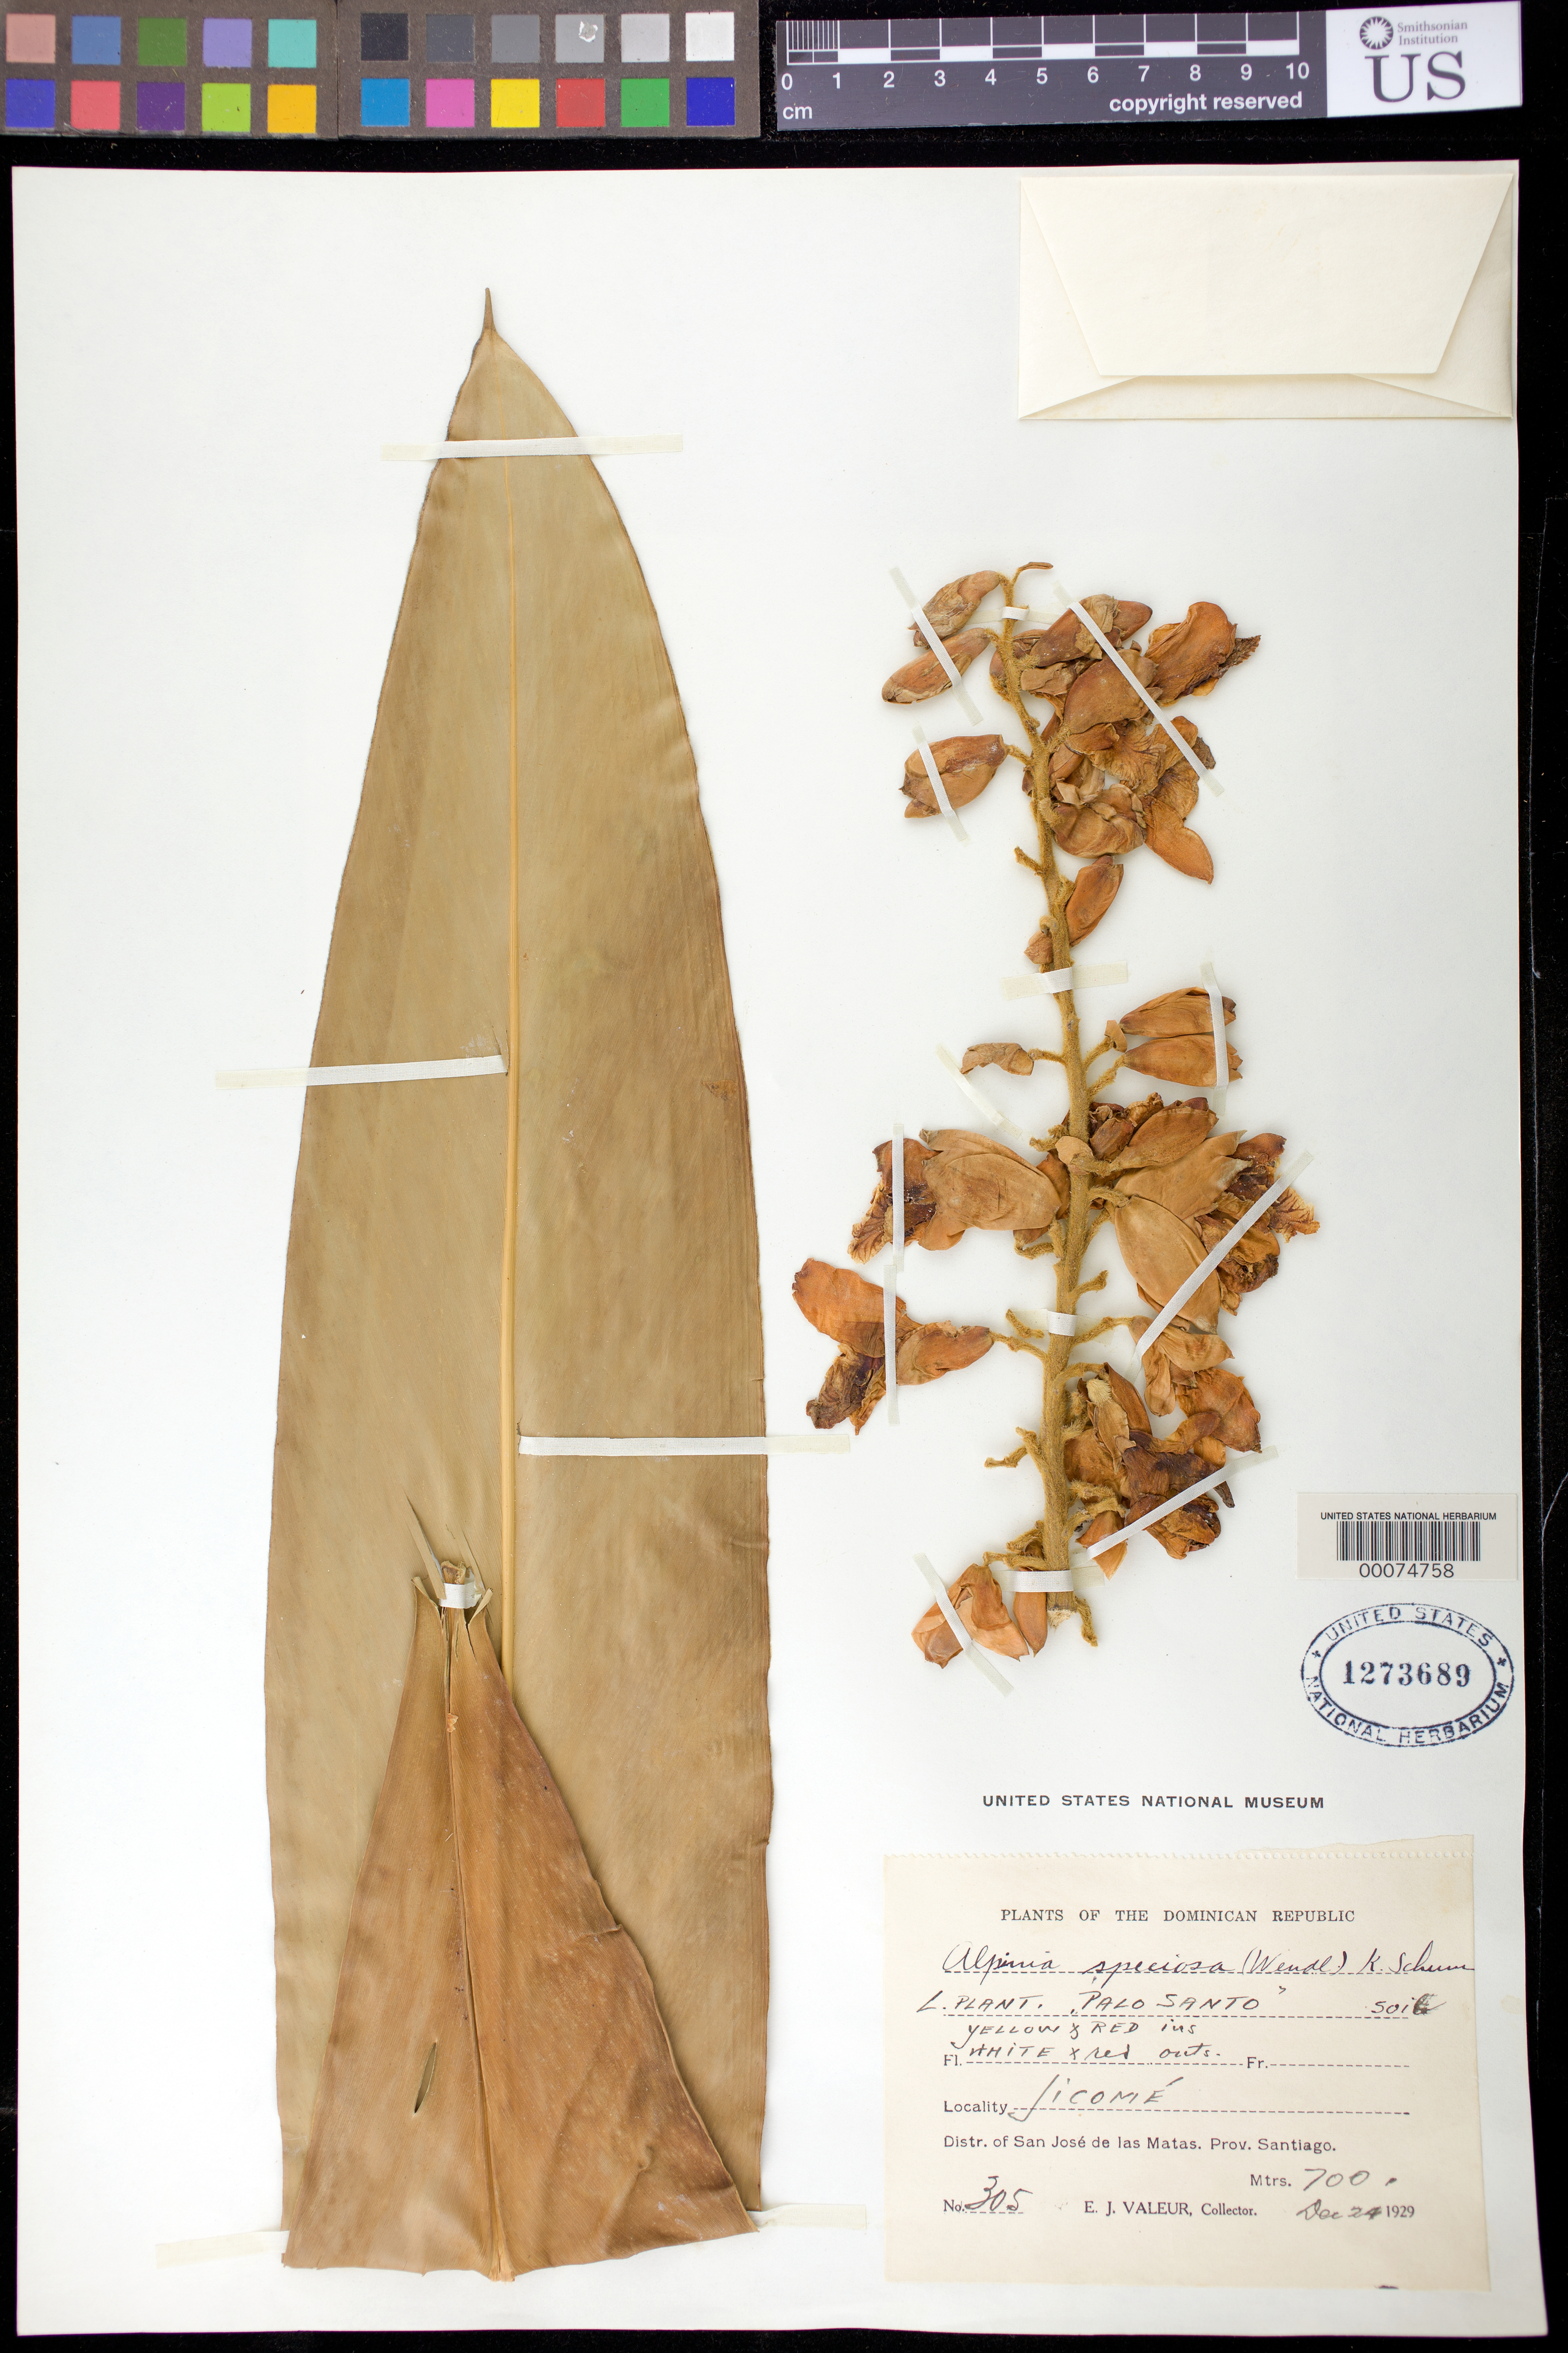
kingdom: Plantae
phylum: Tracheophyta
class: Liliopsida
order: Zingiberales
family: Zingiberaceae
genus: Alpinia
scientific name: Alpinia zerumbet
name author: (Pers.) B.L. Burtt & R.M. Sm.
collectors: E. Valeur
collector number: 305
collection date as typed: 24 Dec 1929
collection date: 1929-12-24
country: Dominican Republic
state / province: Santiago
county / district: San José De Las Matas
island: Hispaniola Island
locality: Dist of san jose de las matas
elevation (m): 700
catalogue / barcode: US 1273689